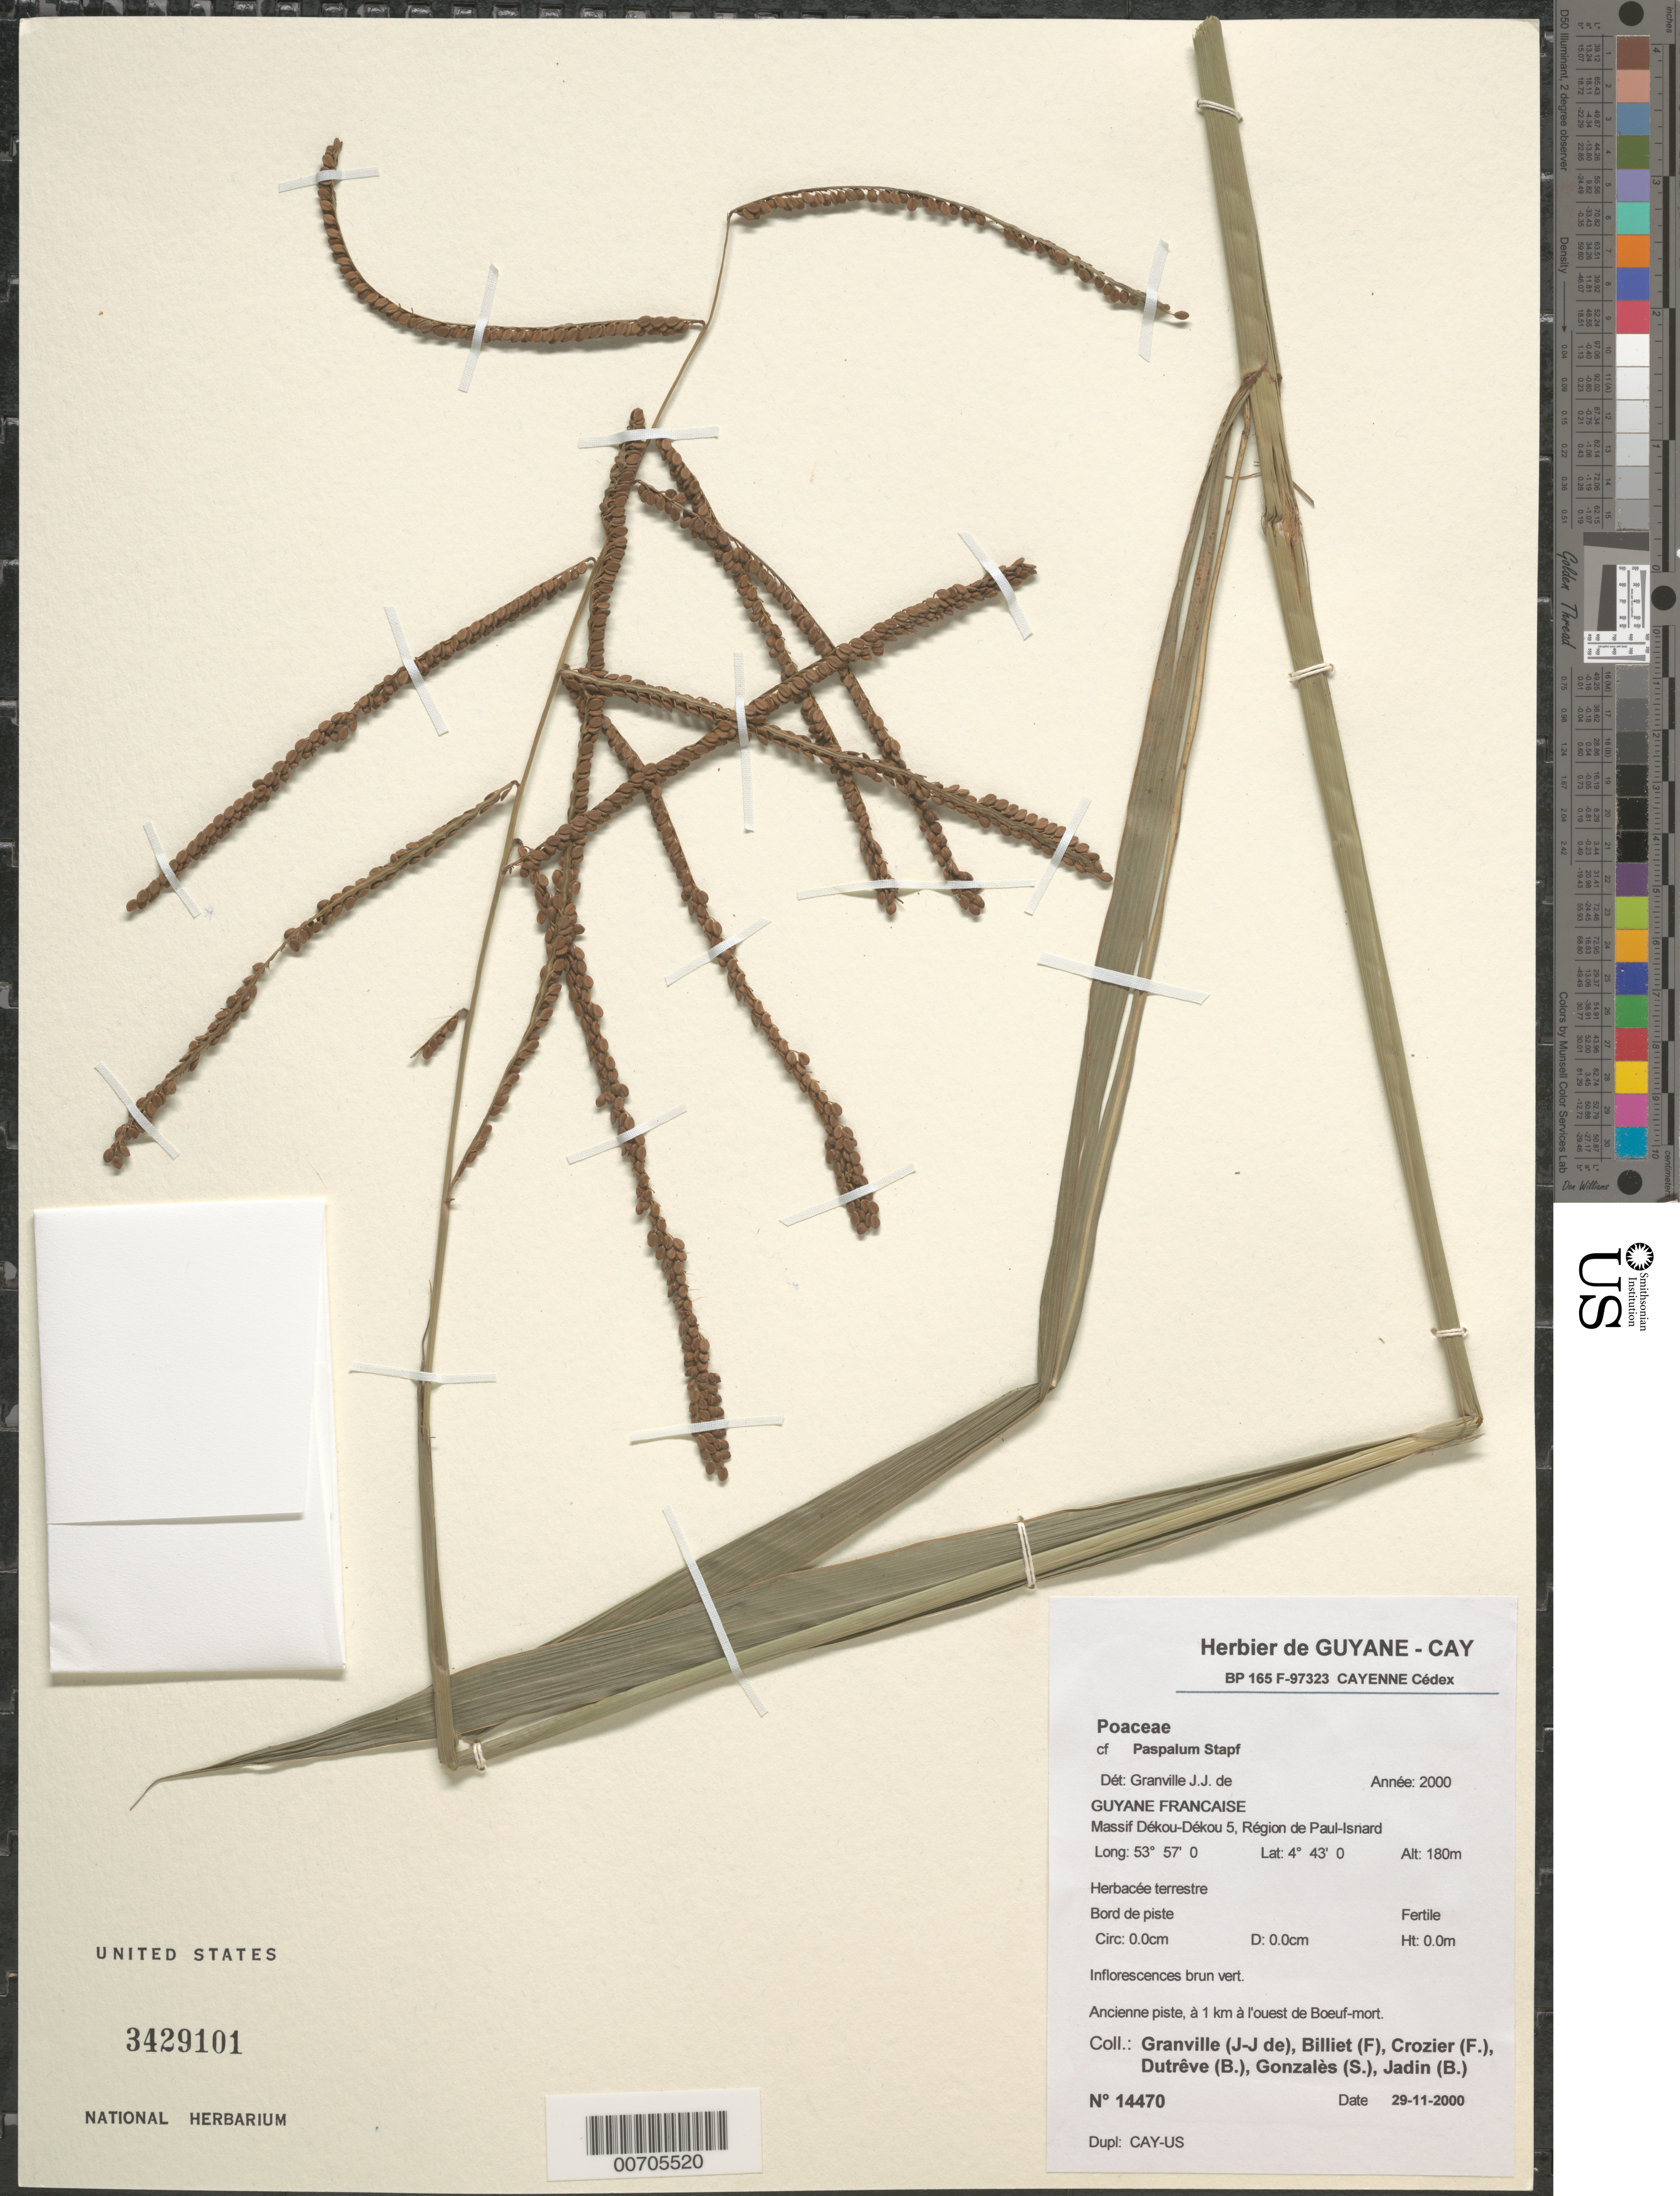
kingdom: Plantae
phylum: Tracheophyta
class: Liliopsida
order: Poales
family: Poaceae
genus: Paspalum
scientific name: Paspalum sp.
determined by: Granville, J. J. de, (CAY), Institut de Recherche pour le Developpement (IRD) (FRENCH GUIANA)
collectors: J.-J. de Granville, F. Billiet, F. Crozier, B. Dutrêve, S. Gonzales & B. Jadin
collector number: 14470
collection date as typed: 29-Nov-00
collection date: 2000-11-29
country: French Guiana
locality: Massif Dékou-Dékou 5, région de Paul-Isnard; 1 km l'ouest de Boeuf-Mort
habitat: Bord de piste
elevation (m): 180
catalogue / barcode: US 3429101